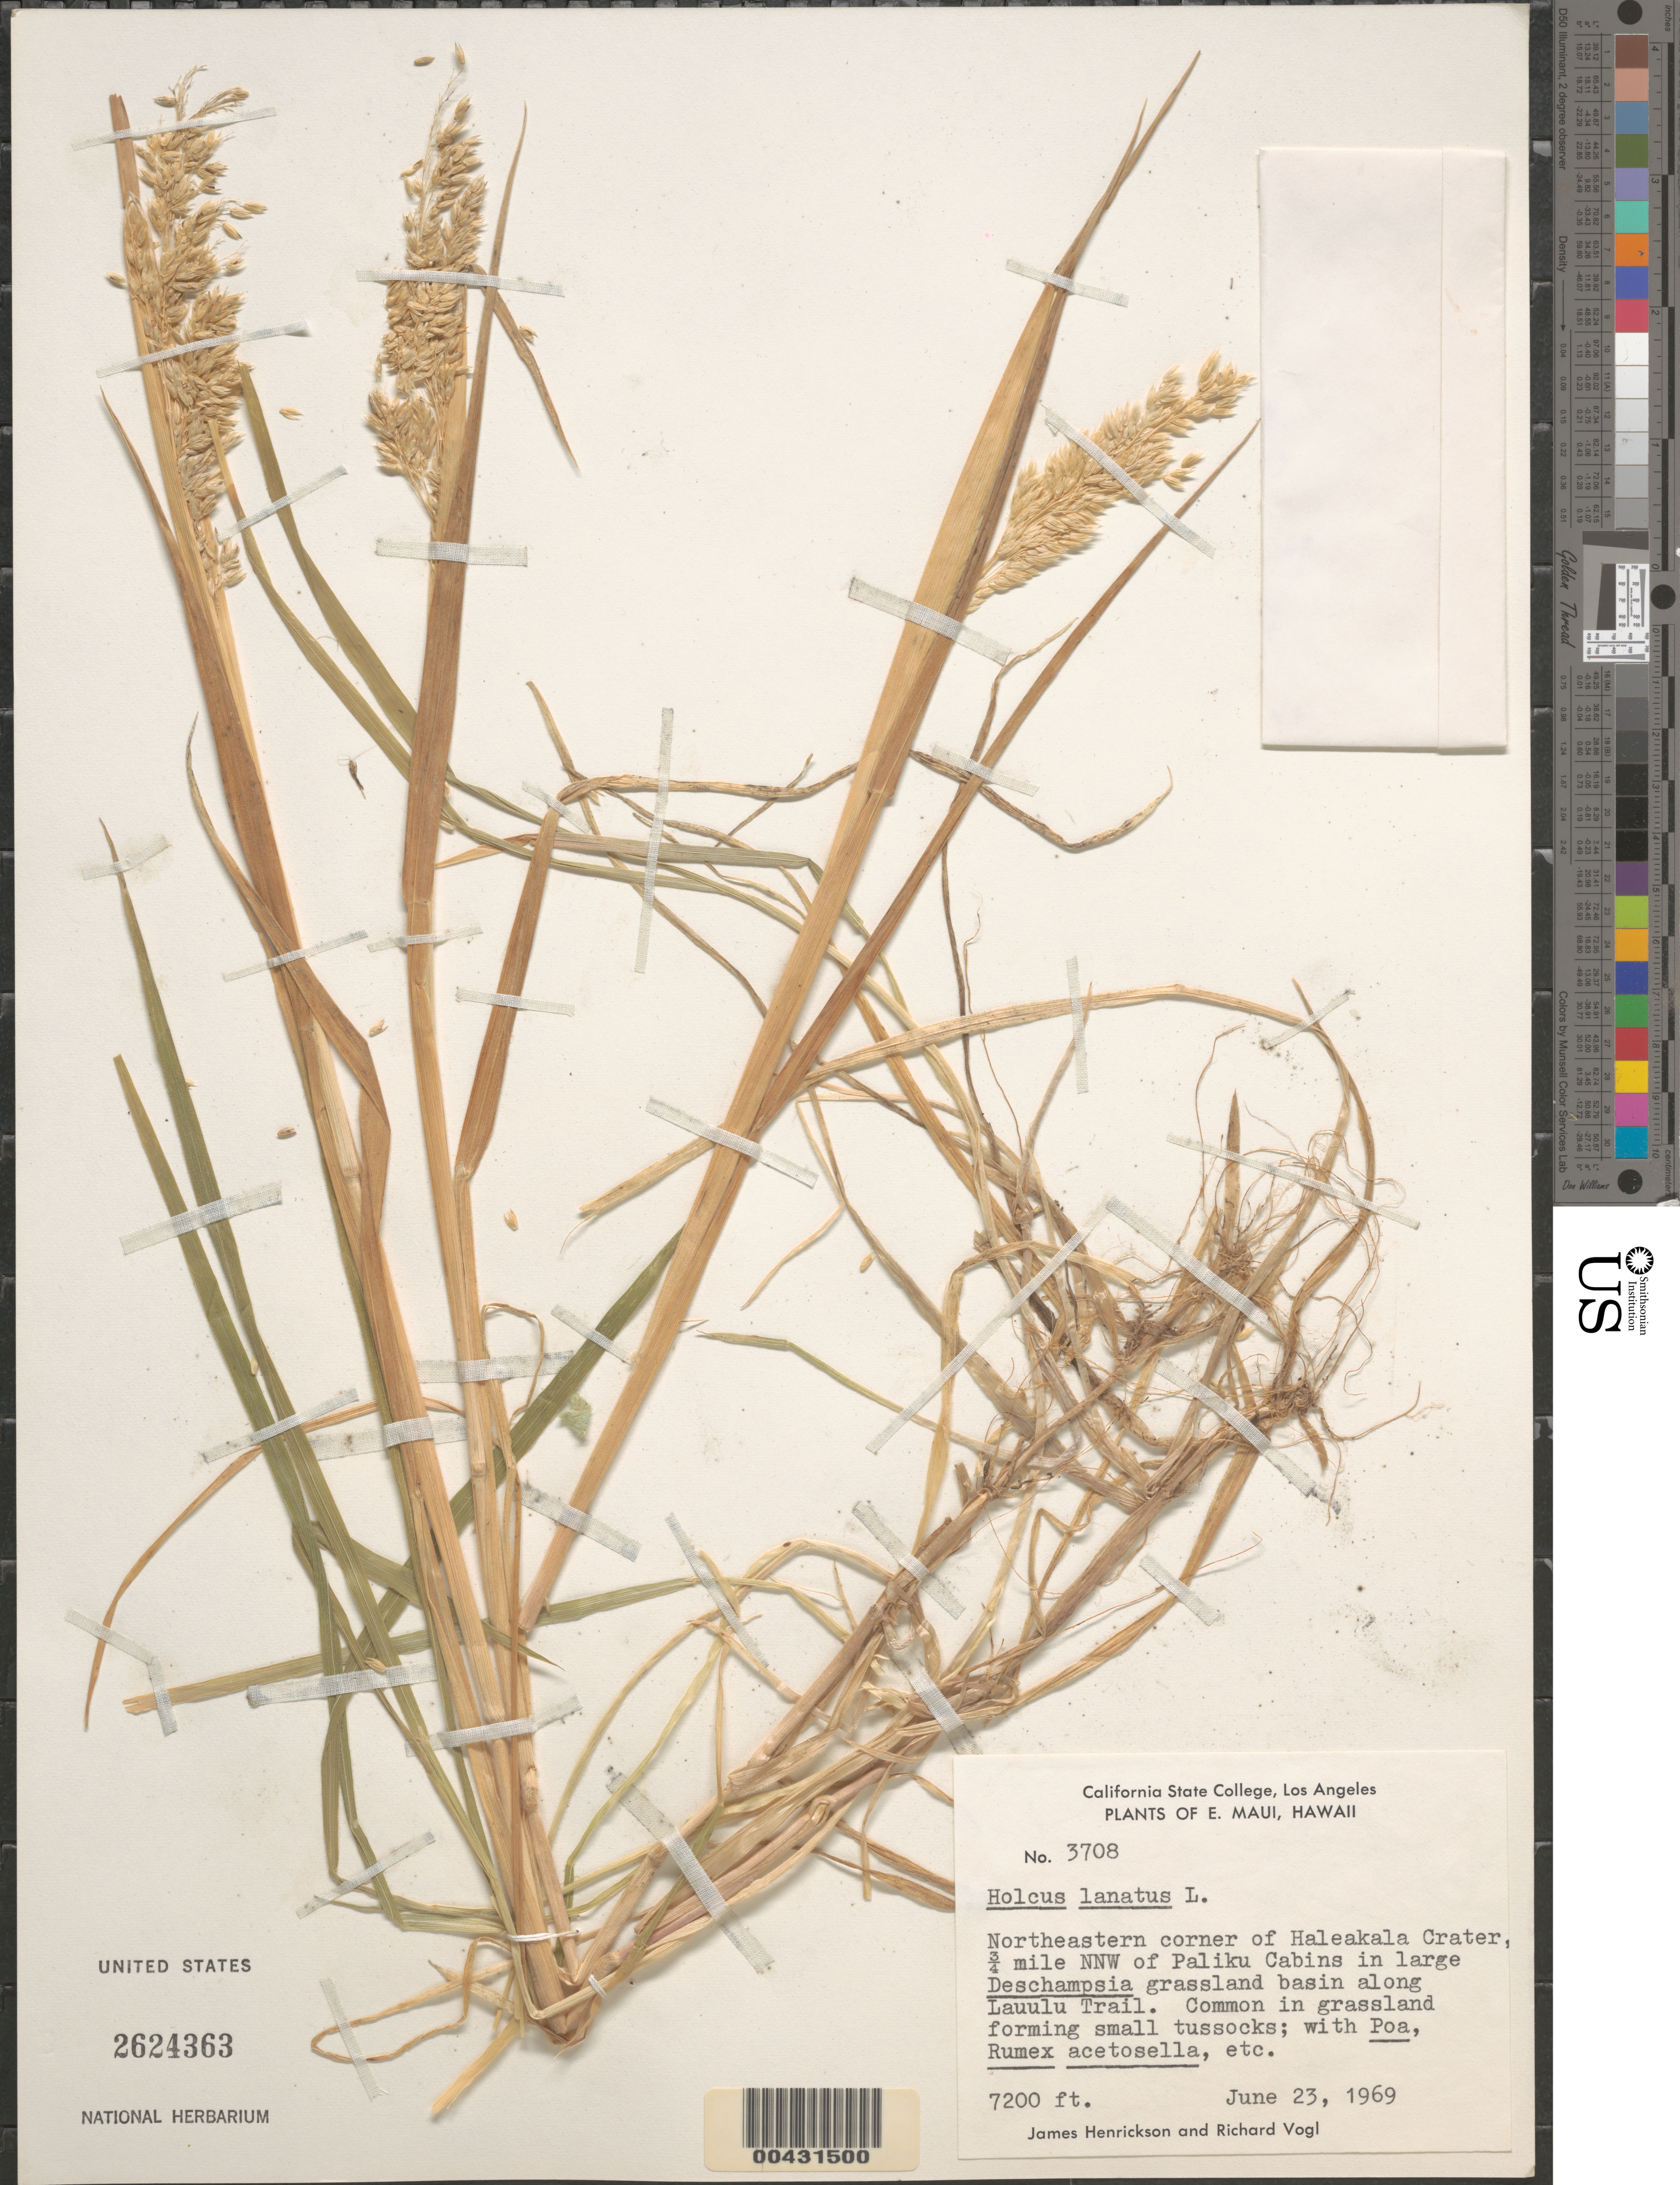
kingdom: Plantae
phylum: Tracheophyta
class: Liliopsida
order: Poales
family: Poaceae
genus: Holcus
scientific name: Holcus lanatus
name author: L.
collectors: J. S. Henrickson & R. Vogl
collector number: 3708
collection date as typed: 23 Jun 1969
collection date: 1969-06-23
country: United States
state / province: Hawaii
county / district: Maui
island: Maui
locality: Northeastern corner of Haleakala Crater, 0.75 mile NNW of Paliku Cabins, East Maui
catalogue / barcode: US 2624363